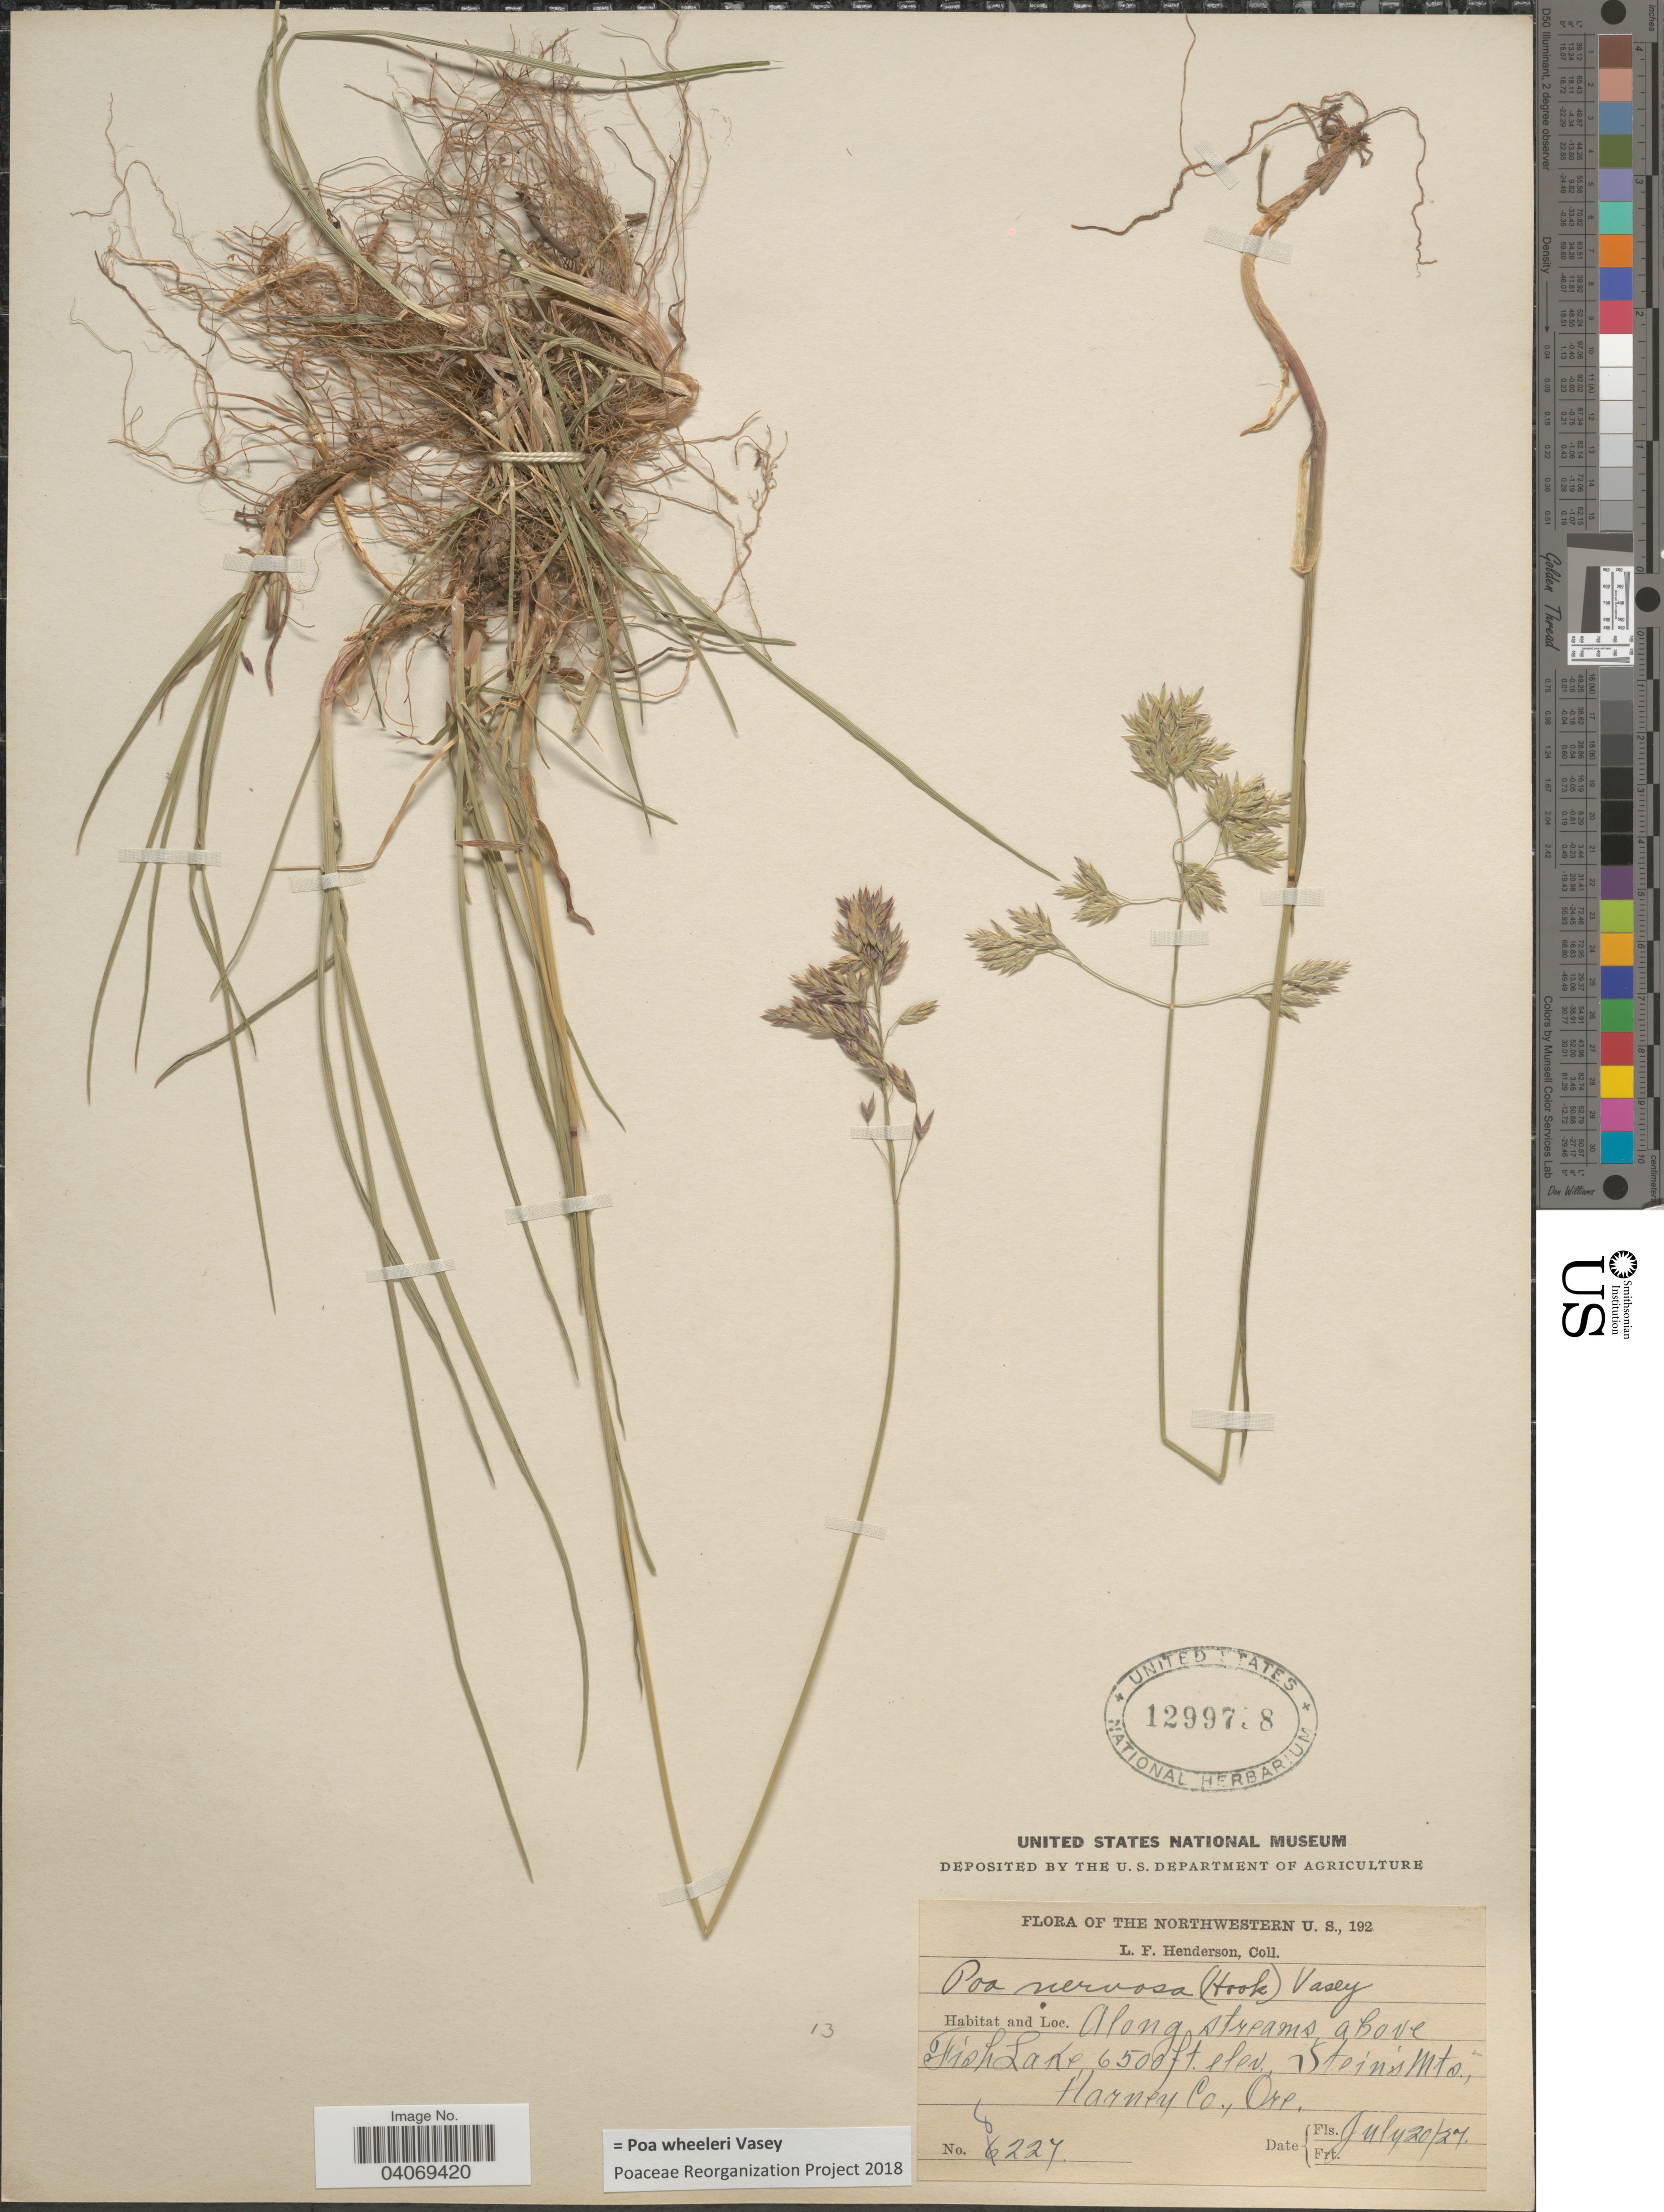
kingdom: Plantae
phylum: Tracheophyta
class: Liliopsida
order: Poales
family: Poaceae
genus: Poa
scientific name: Poa wheeleri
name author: Vasey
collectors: L. Henderson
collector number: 8227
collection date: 1927-07-20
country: United States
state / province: Oregon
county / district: Harney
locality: The Northwestern U. S. Along streams above Fish Lake. Stein's Mts., Harney Co.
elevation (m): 1981